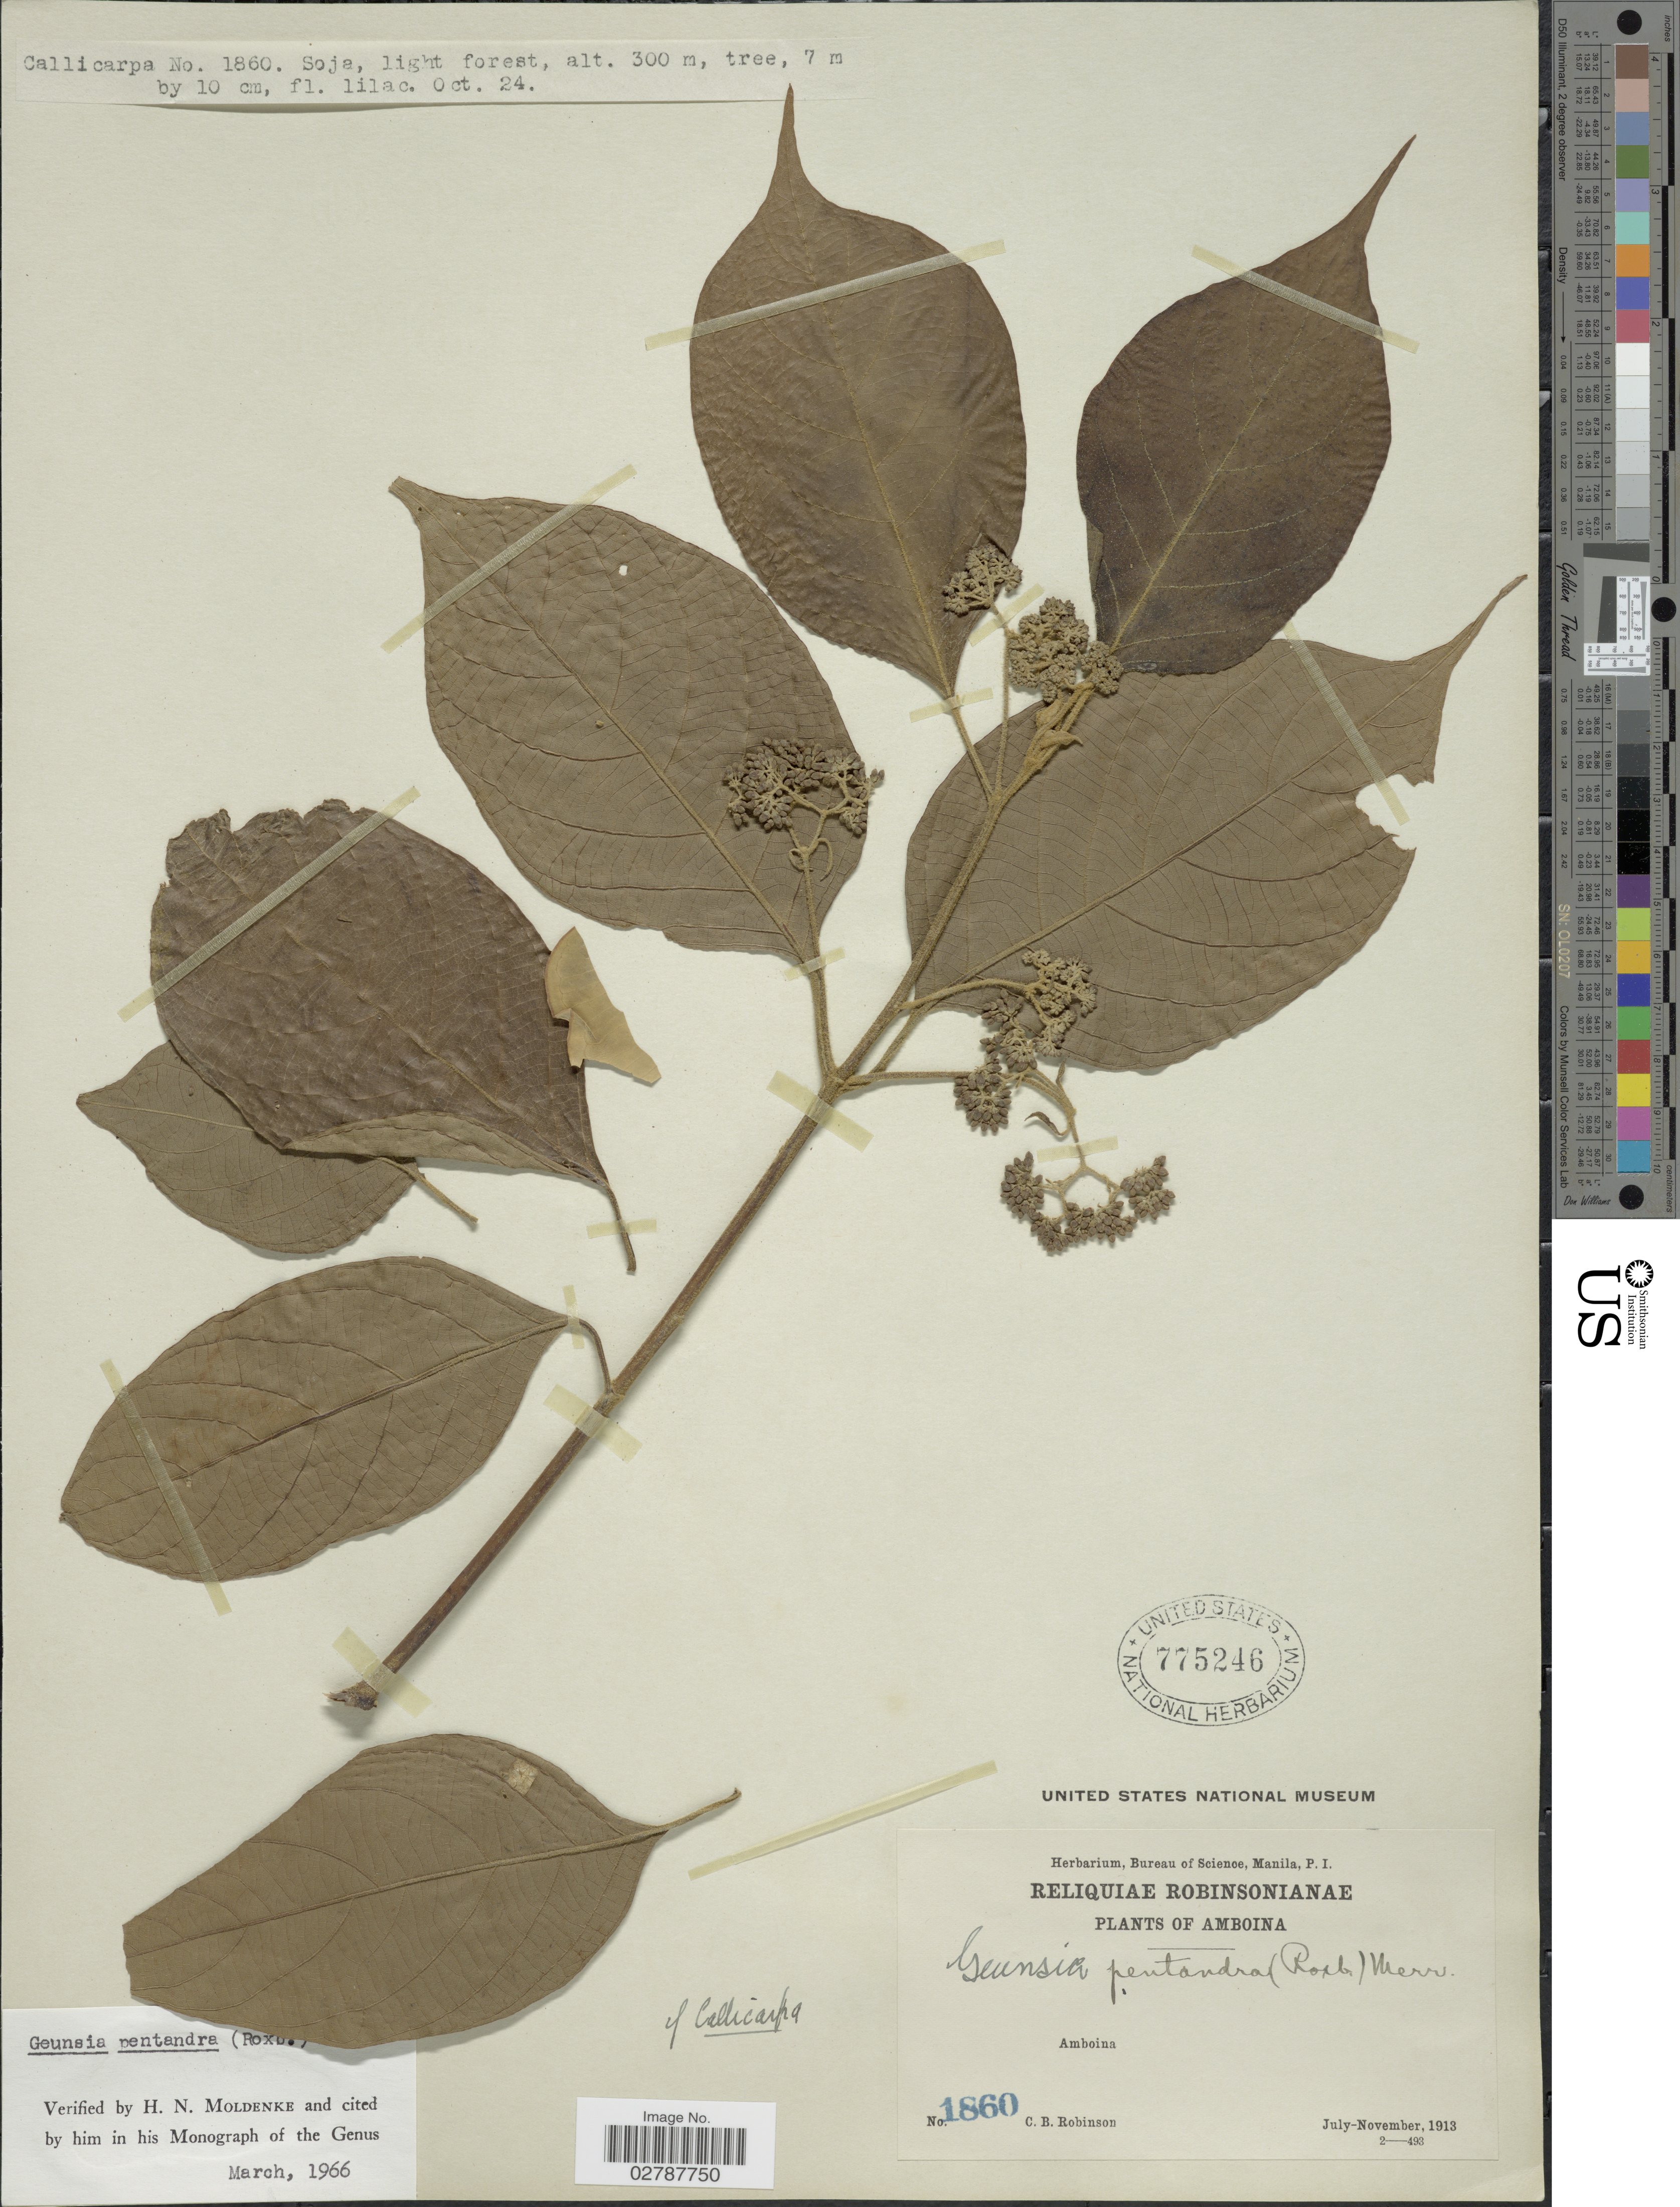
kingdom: Plantae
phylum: Tracheophyta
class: Magnoliopsida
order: Lamiales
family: Lamiaceae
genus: Callicarpa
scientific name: Callicarpa pentandra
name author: Roxb.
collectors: C. Robinson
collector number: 1860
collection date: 1913-07/1913-11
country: Indonesia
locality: Amboina.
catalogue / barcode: US 775246